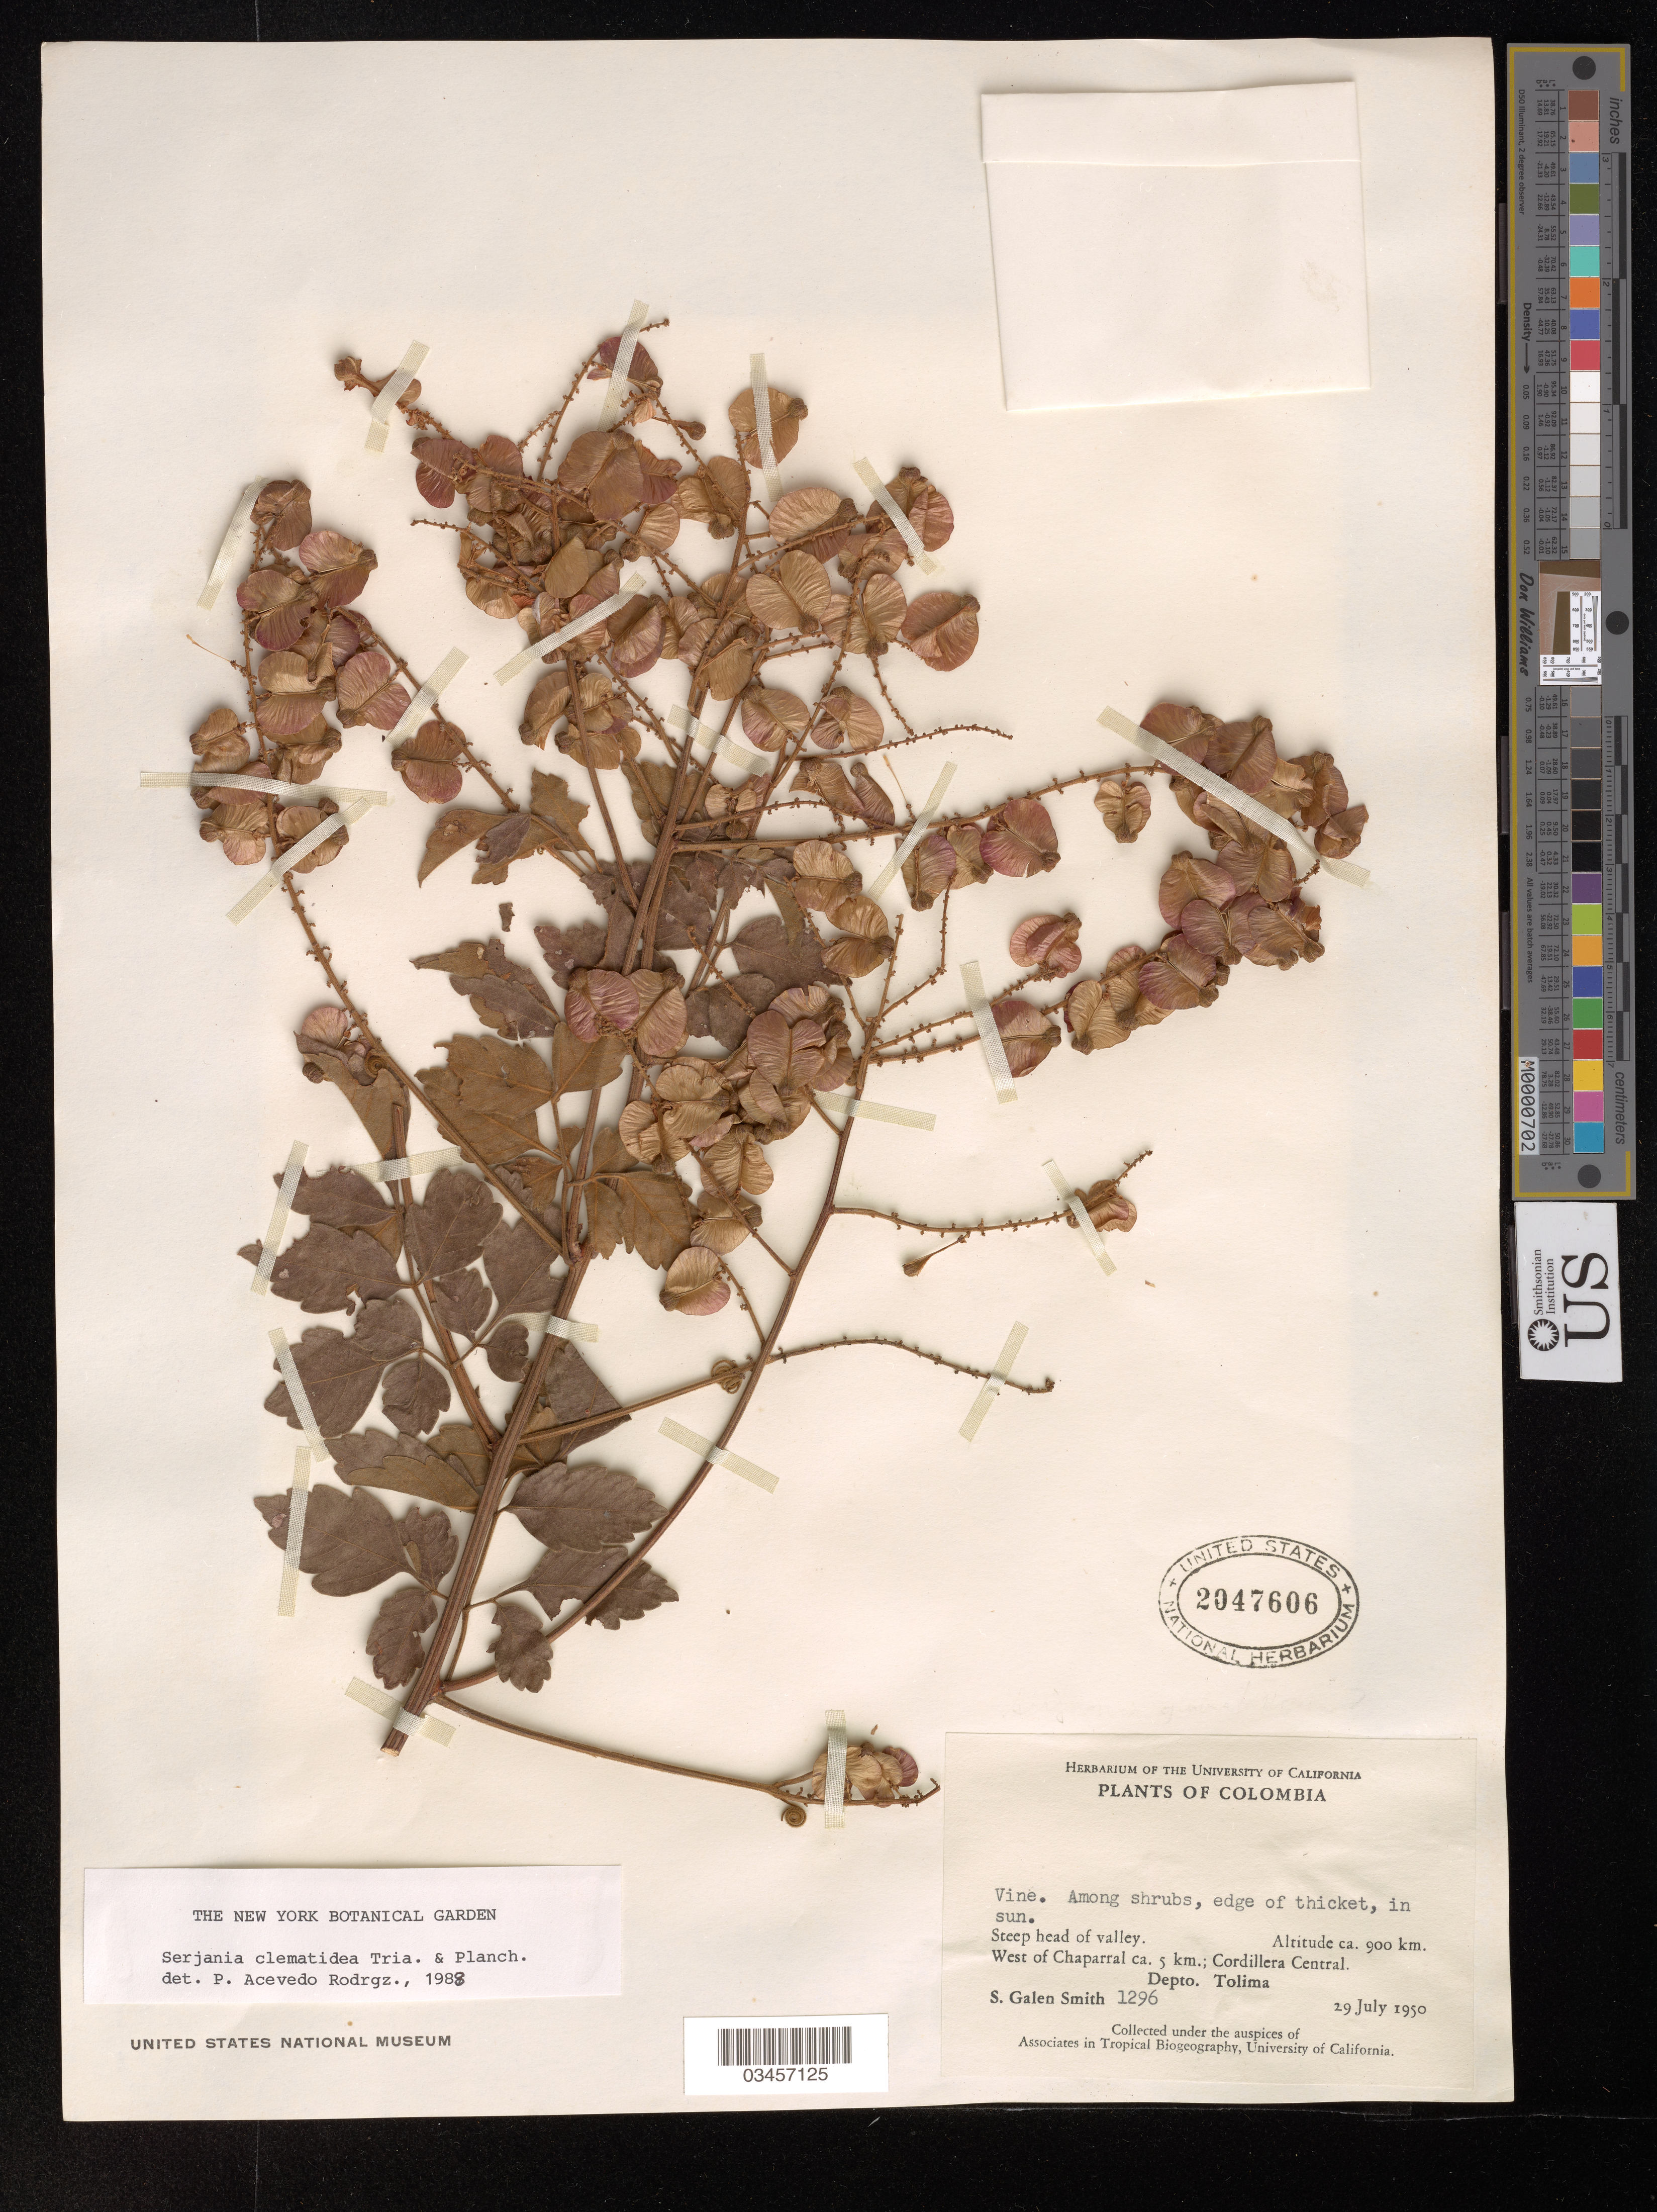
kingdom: Plantae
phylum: Tracheophyta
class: Magnoliopsida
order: Sapindales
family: Sapindaceae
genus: Serjania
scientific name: Serjania clematidea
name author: Triana & Planch.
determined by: Acevedo-Rodriguez, P., (US), Smithsonian Institution - National Museum of Natural History (UNITED STATES)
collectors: S. G. Smith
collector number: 1296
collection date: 1950-07-29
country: Colombia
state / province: Tolima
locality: Cordillera Central. West of Chaparral ca. 5 km.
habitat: Steep head of valley. Among shrubs, edge of thicket, in sun.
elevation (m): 900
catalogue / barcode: US 2047606